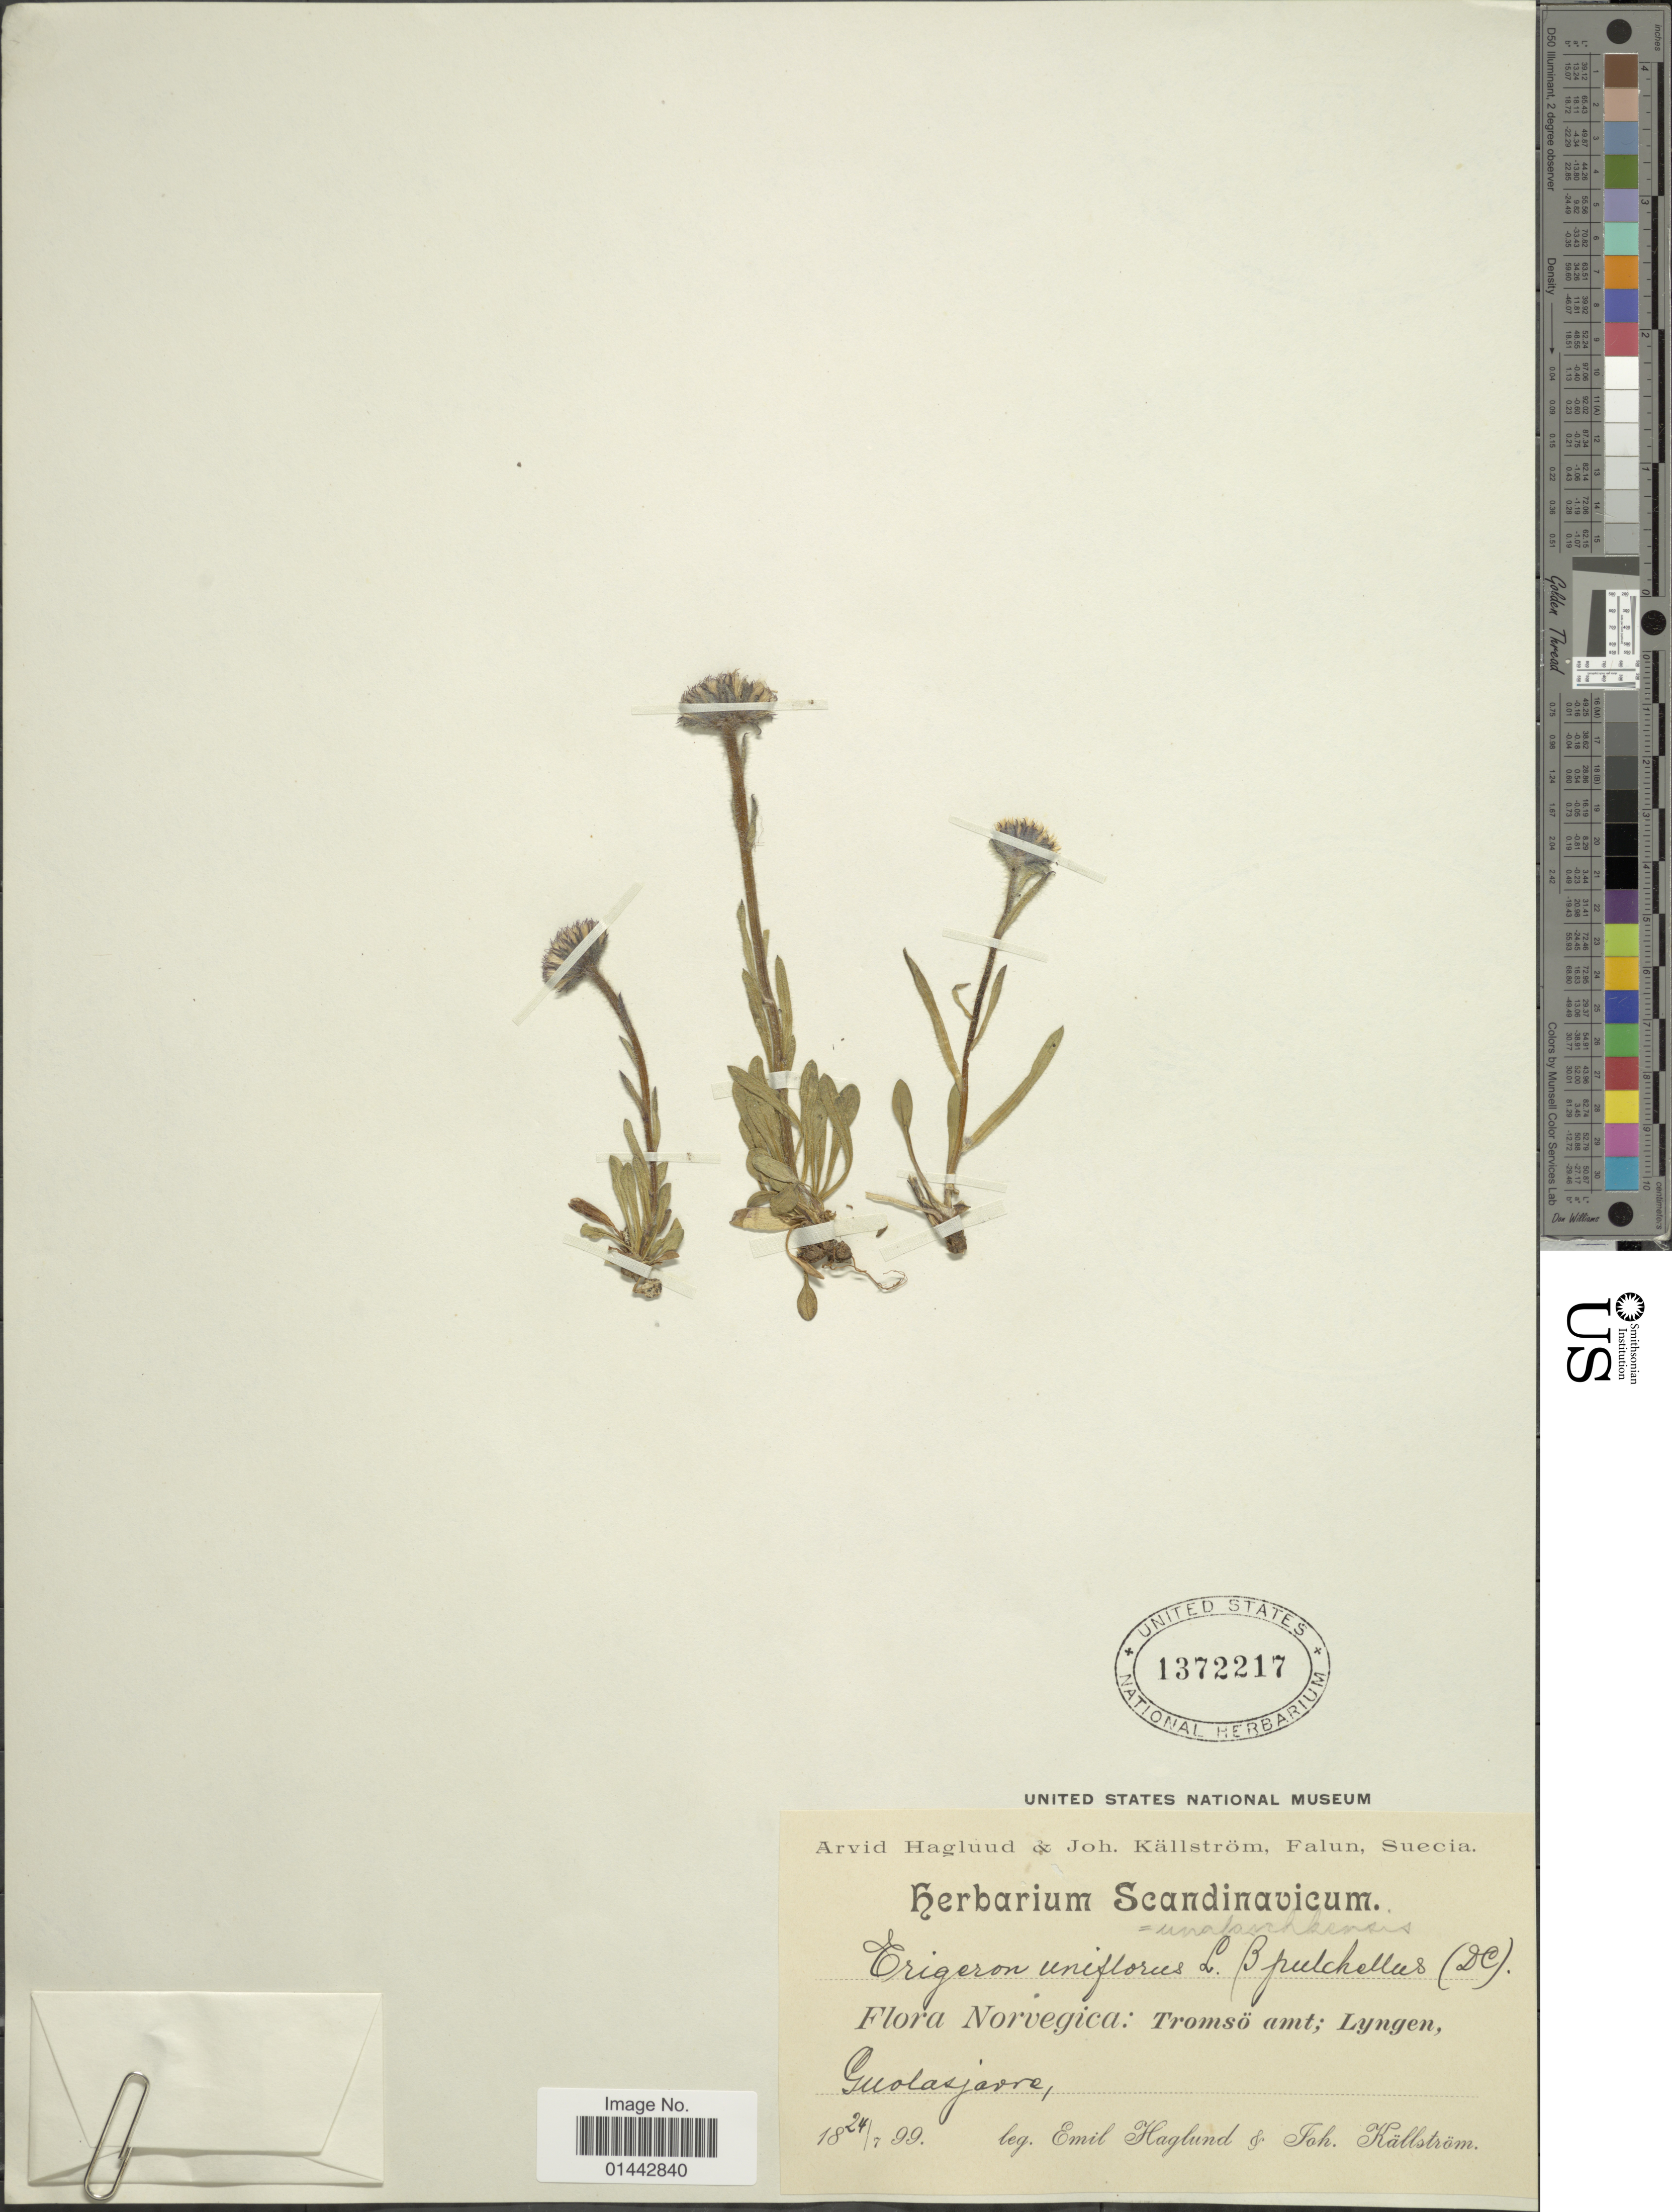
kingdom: Plantae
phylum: Tracheophyta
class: Magnoliopsida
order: Asterales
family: Asteraceae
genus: Erigeron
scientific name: Erigeron unalaschkensis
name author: Vierh.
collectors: E. Haglund & J. Källström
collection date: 1899-07-24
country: Norway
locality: Tromsö amt; Lyngen, Guolasjavre.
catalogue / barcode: US 1372217